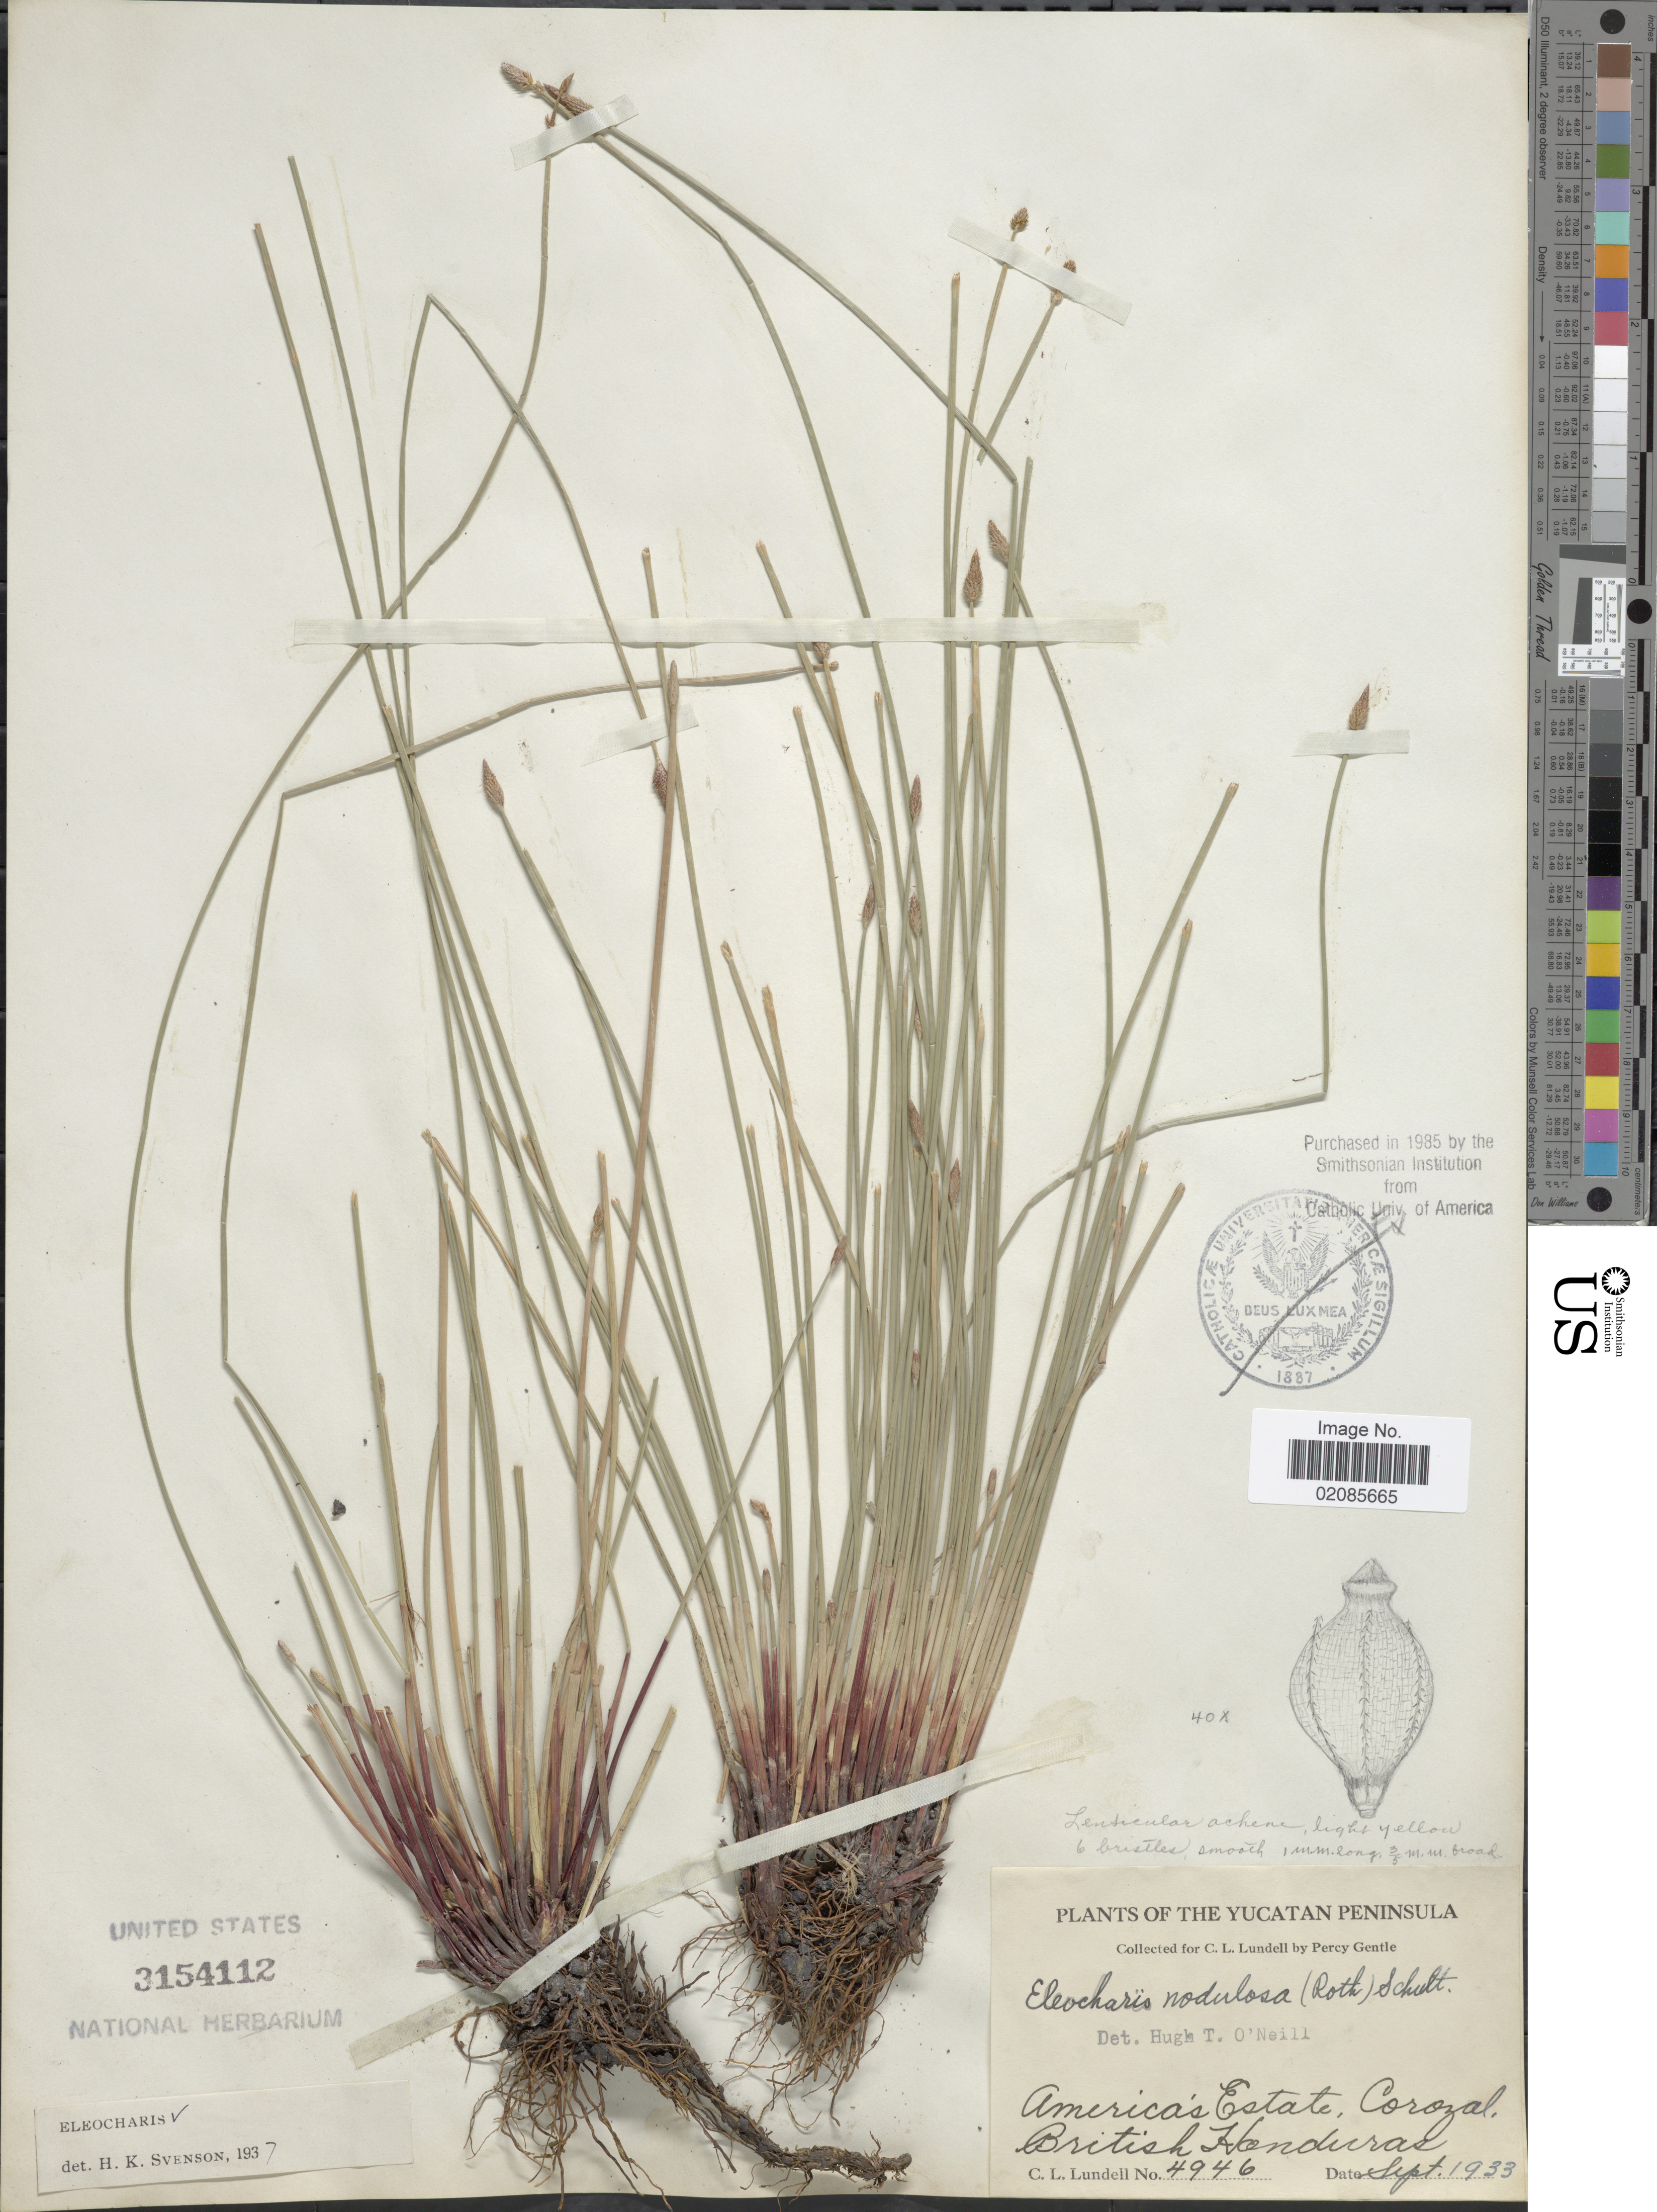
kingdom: Plantae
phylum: Tracheophyta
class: Liliopsida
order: Poales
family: Cyperaceae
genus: Eleocharis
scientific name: Eleocharis montana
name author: (Kunth) Roem. & Schult.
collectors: C. L. Lundell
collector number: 4946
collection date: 1933-09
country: Belize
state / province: Corozal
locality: Yucatan Peninsula, America's Estate.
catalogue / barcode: US 3154112